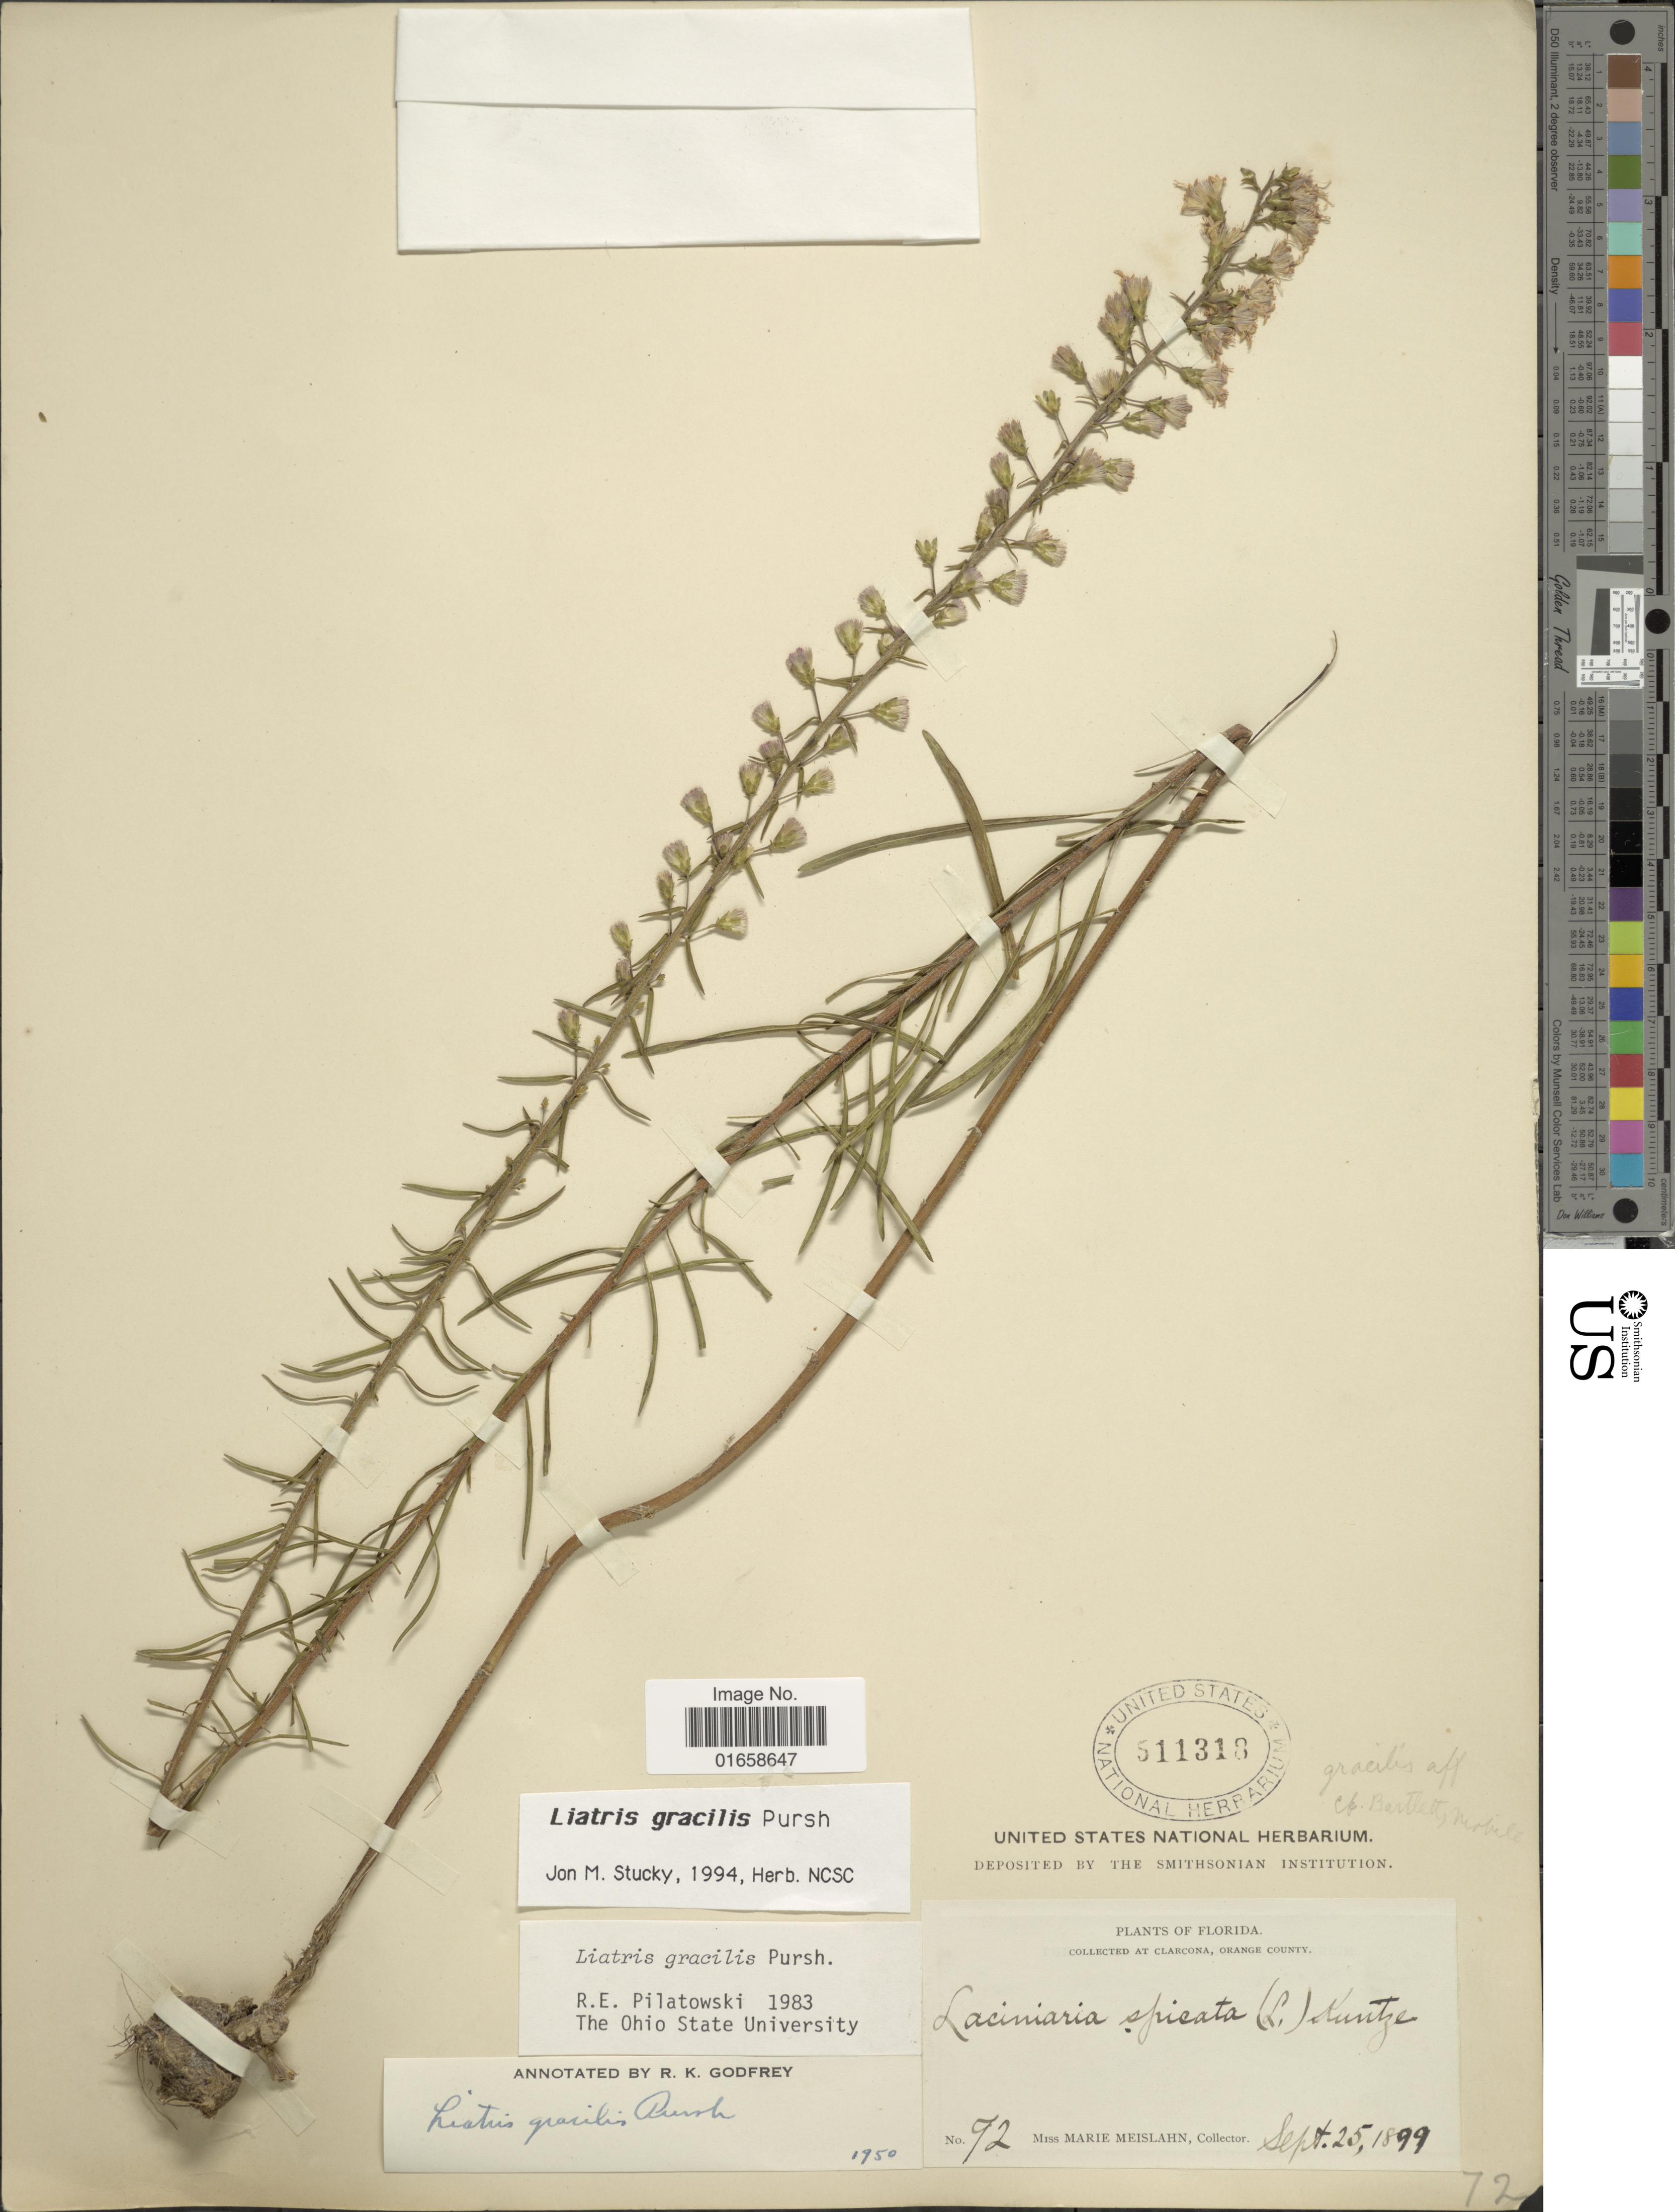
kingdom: Plantae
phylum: Tracheophyta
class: Magnoliopsida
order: Asterales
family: Asteraceae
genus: Liatris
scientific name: Liatris gracilis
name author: Pursh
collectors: M. Meislahn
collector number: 72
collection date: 1899-09-25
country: United States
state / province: Florida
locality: Clarcona, Orange County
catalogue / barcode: US 511318